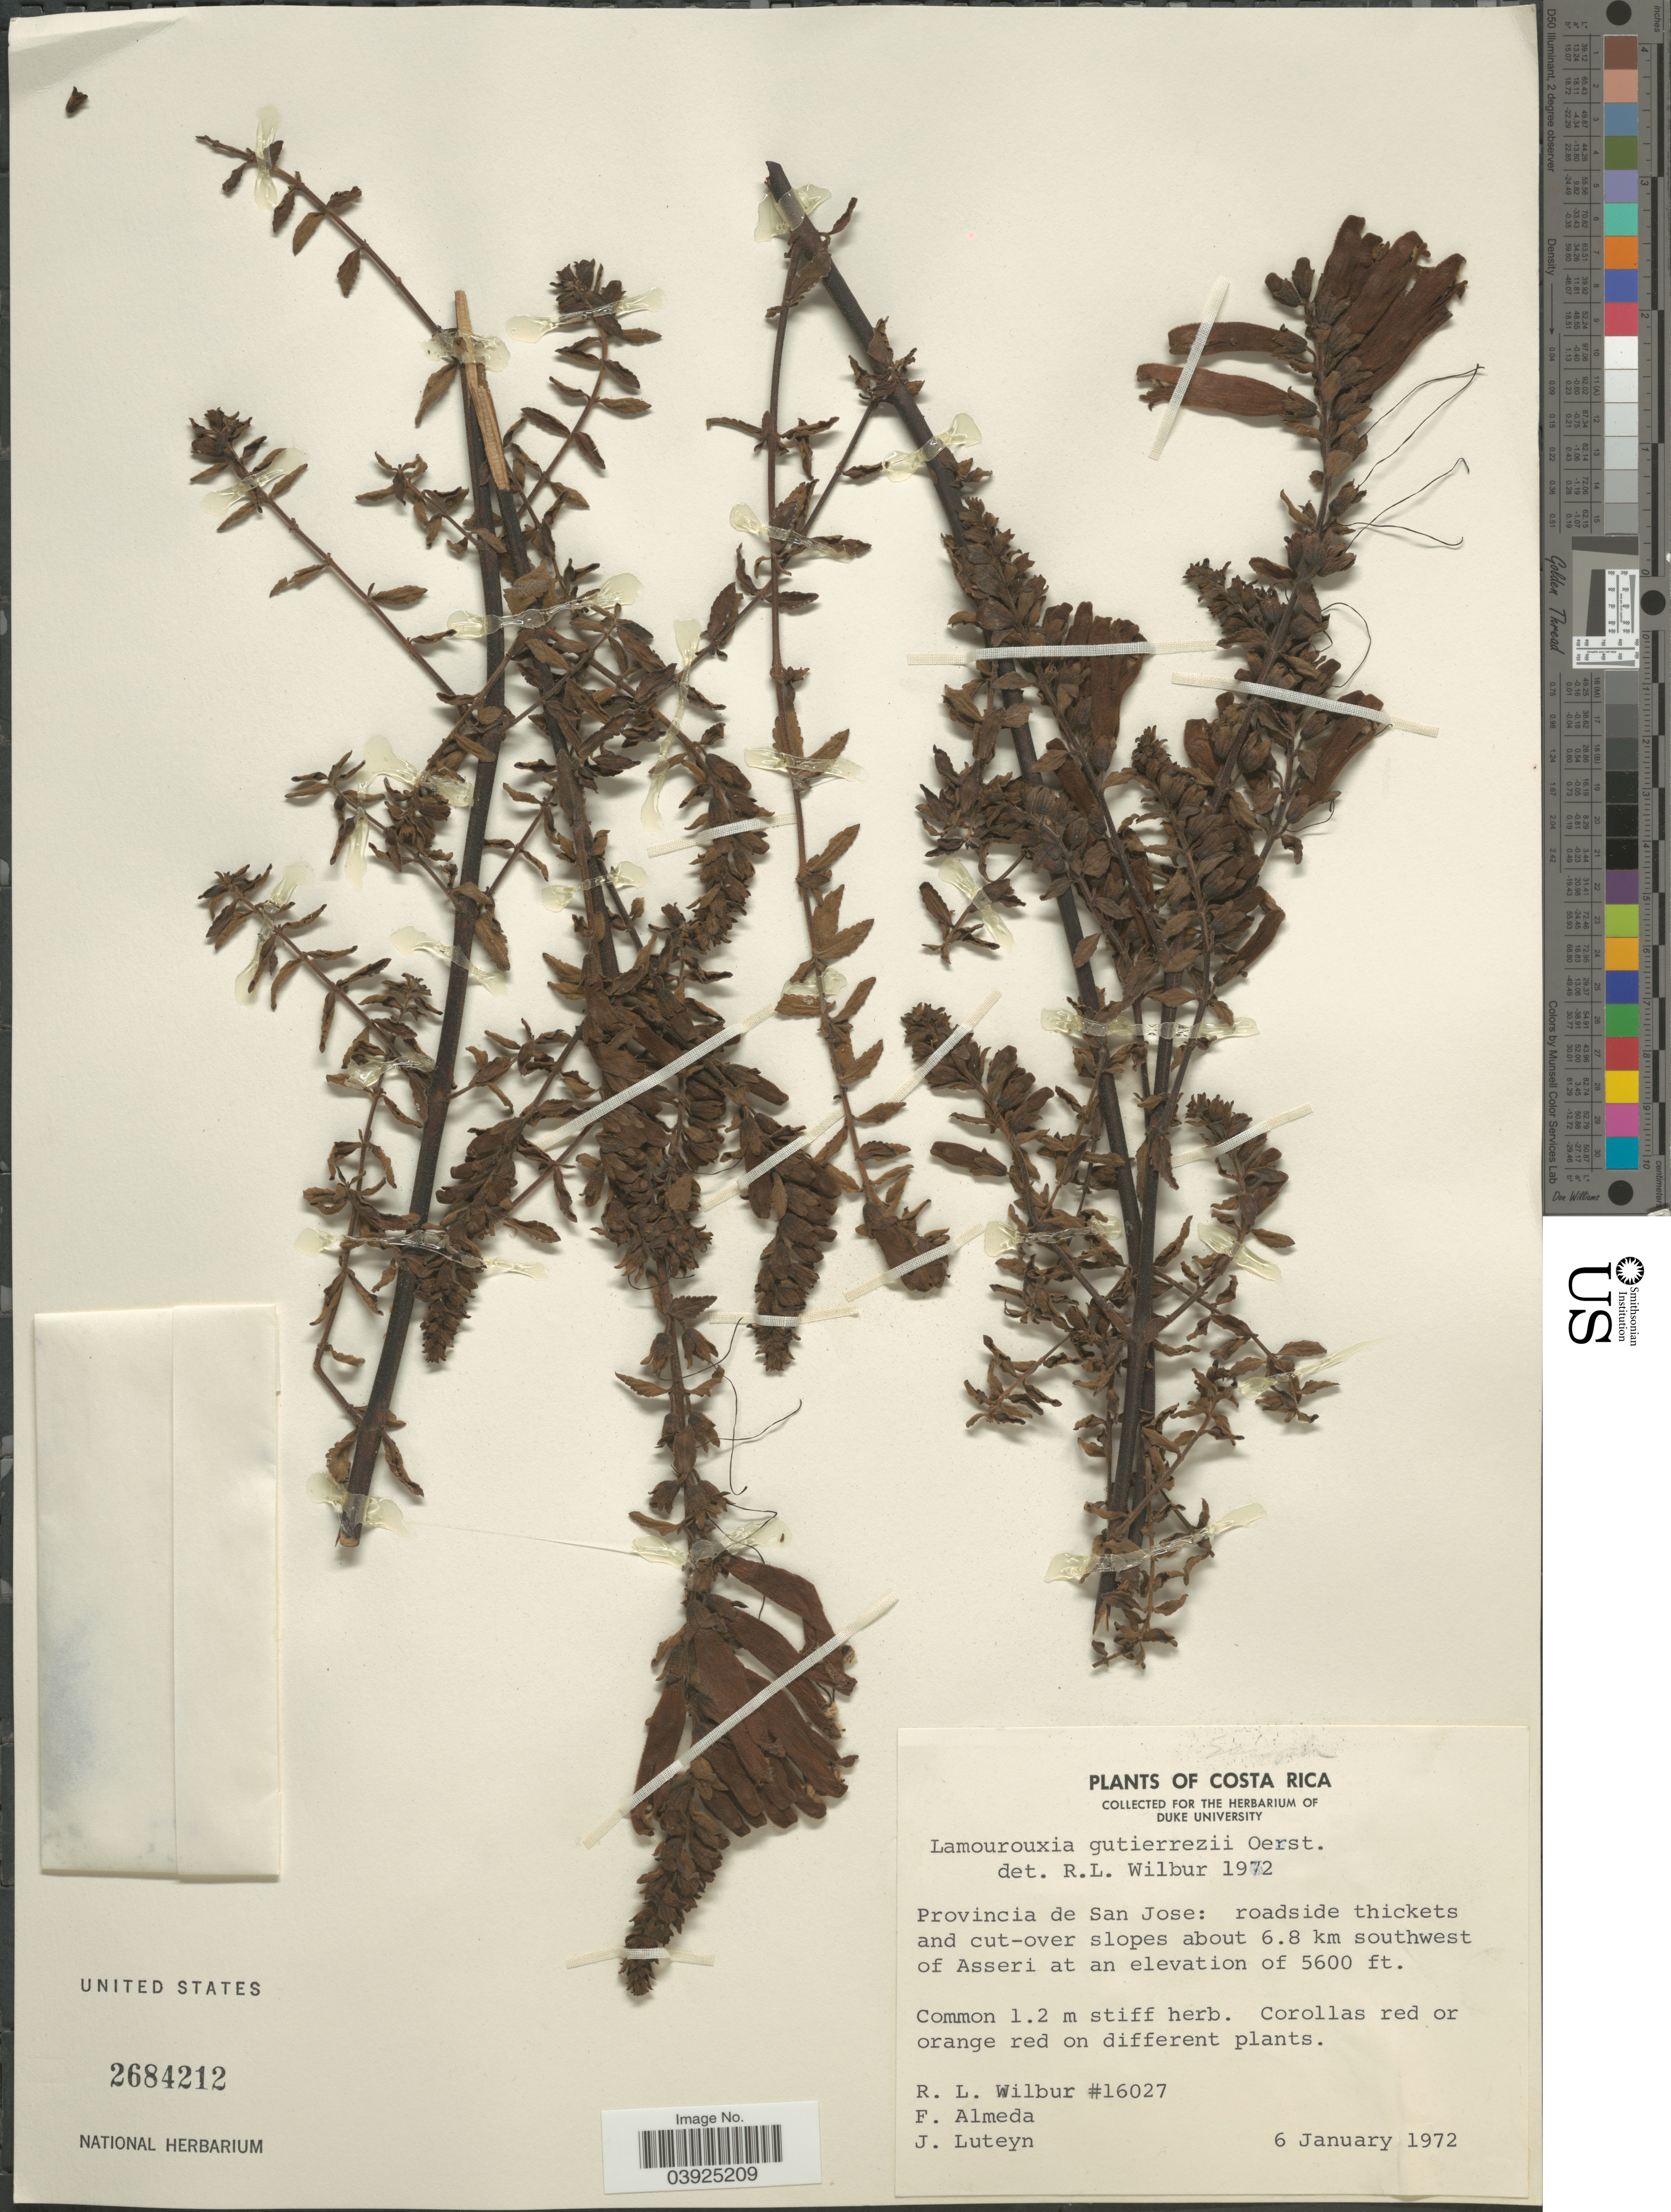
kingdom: Plantae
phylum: Tracheophyta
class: Magnoliopsida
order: Lamiales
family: Orobanchaceae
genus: Lamourouxia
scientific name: Lamourouxia gutierrezii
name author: Oerst.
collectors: R. L. Wilbur, F. Almeda & J. L. Luteyn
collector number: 16027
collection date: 1972-01-06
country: Costa Rica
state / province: San José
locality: Roadside thickets and cut-over slopes about 6.8 km southwest of Asseri.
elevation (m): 1707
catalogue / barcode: US 2684212